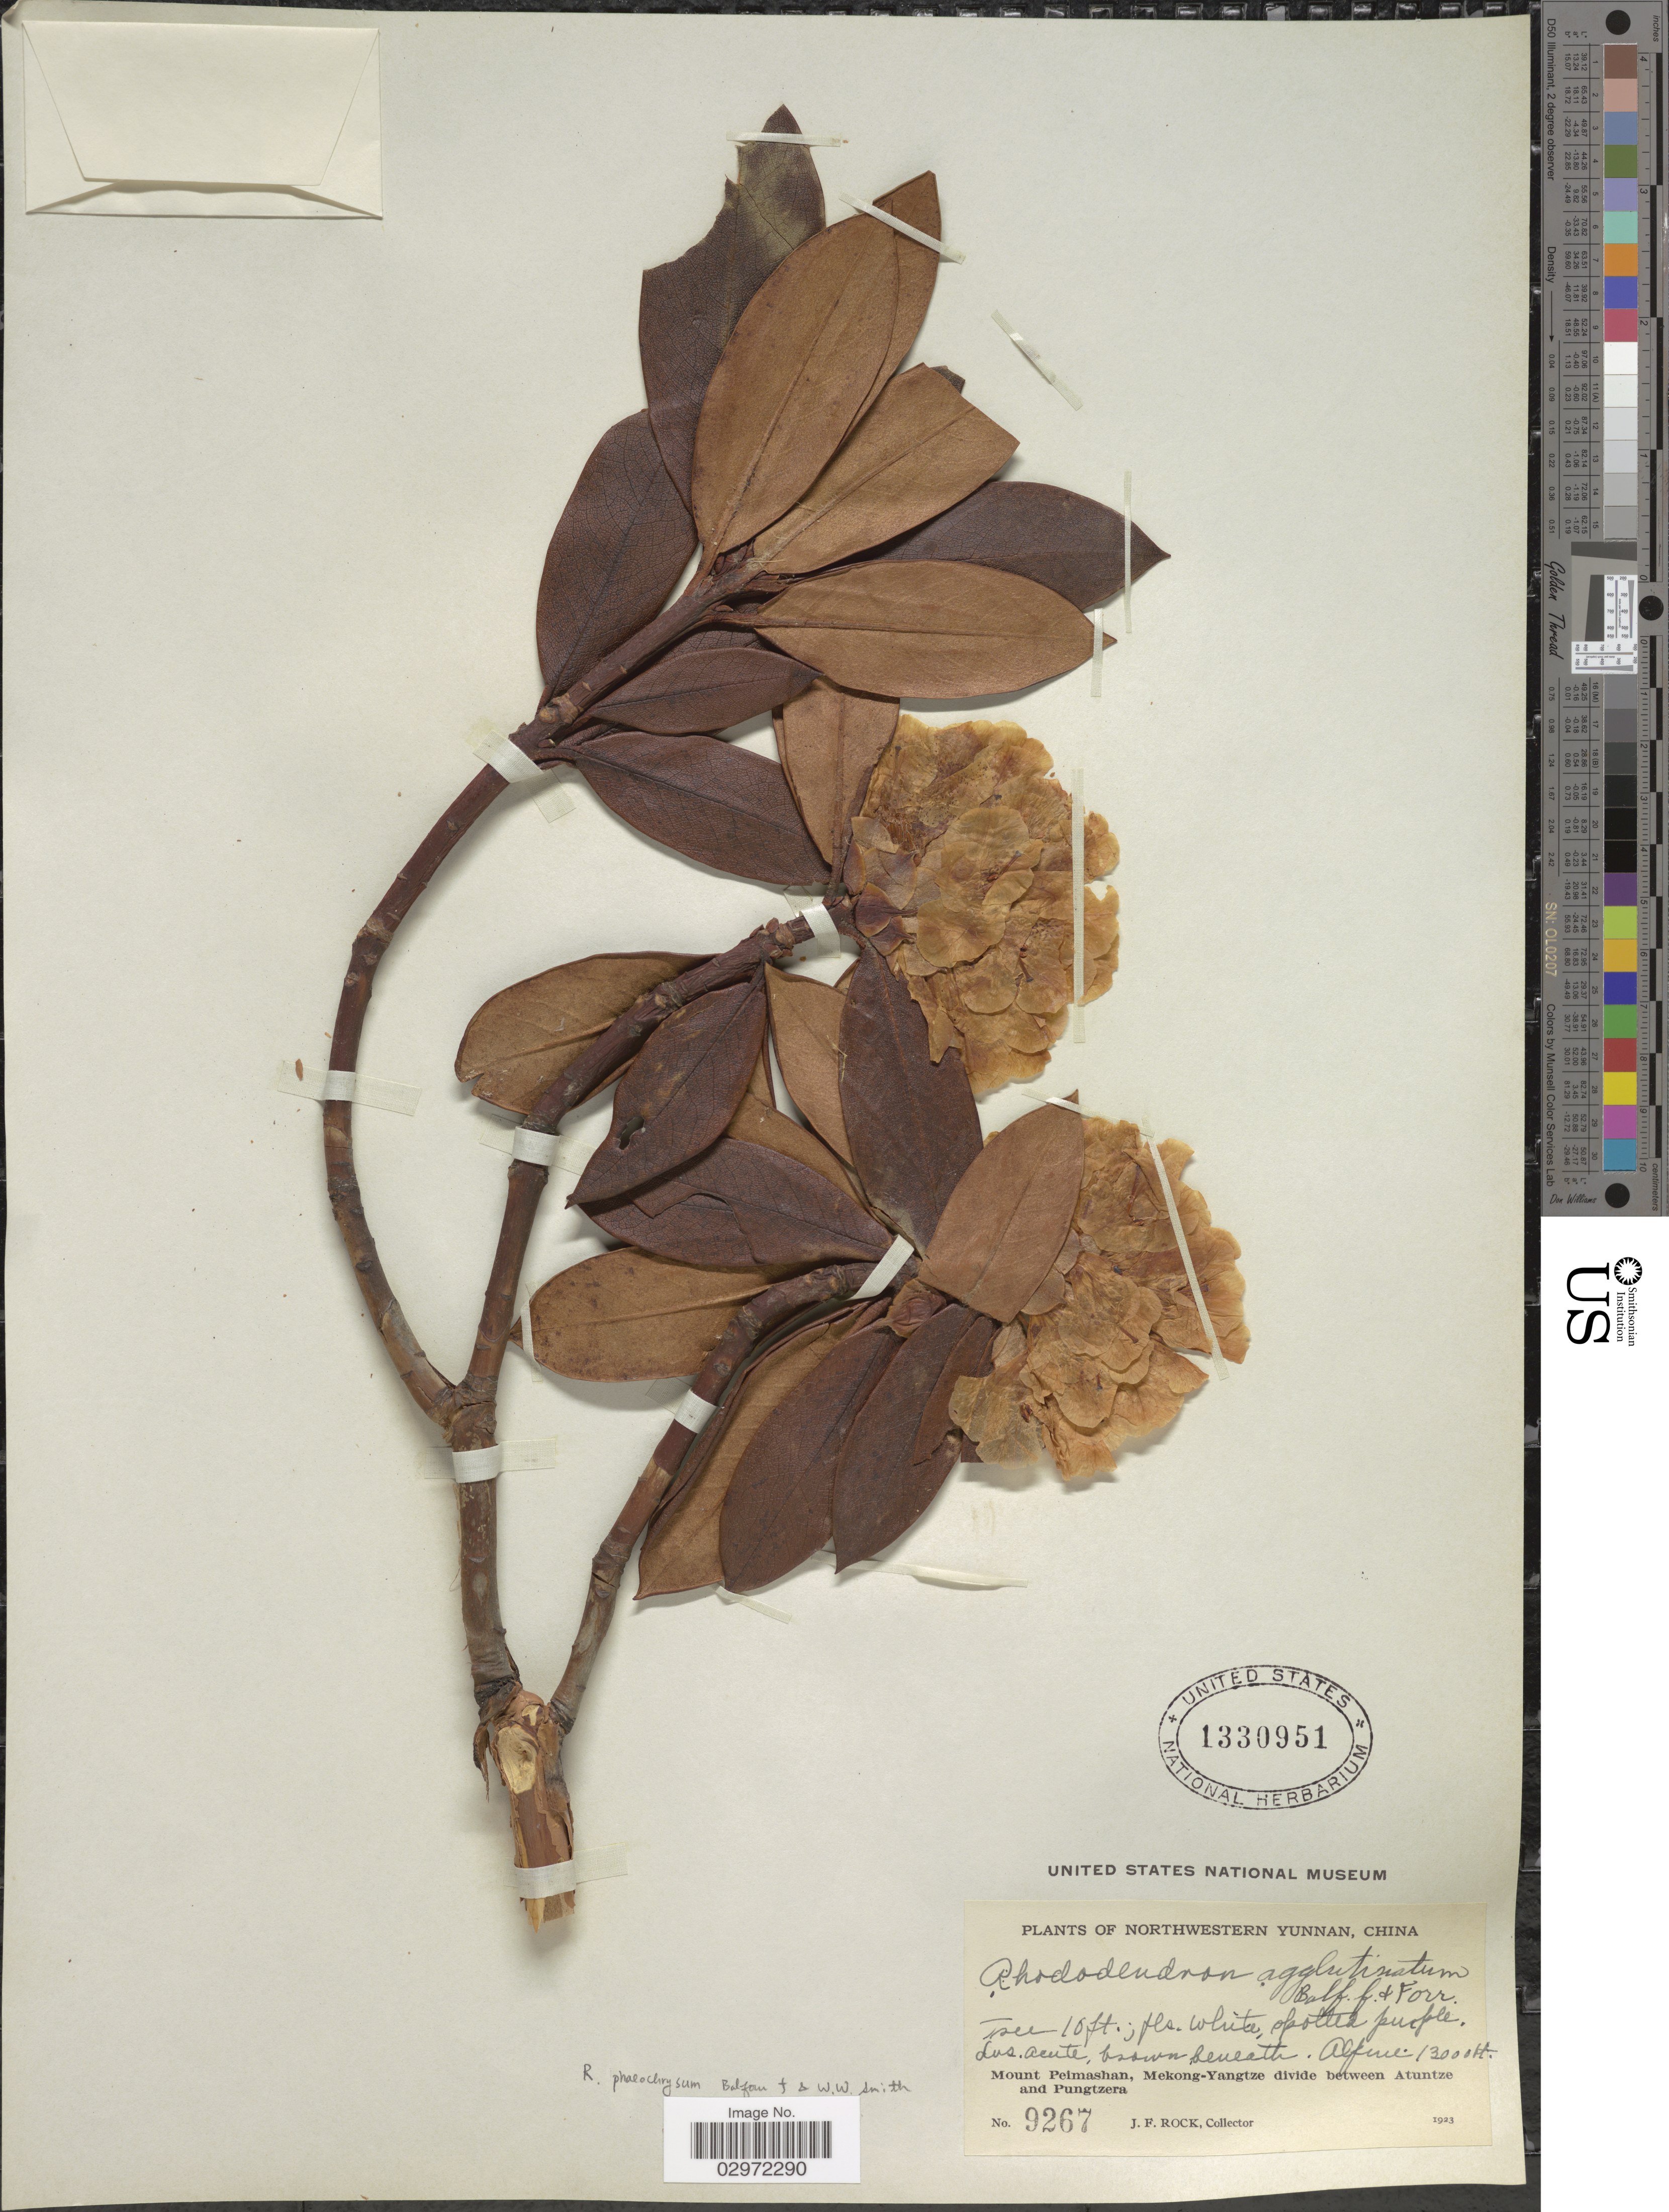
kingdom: Plantae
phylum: Tracheophyta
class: Magnoliopsida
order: Ericales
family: Ericaceae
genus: Rhododendron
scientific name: Rhododendron phaeochrysum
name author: Balf. f. & W.W. Sm.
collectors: J. Rock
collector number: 9267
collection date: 1923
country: China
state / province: Yunnan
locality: Northwestern Yunnan, Las Acute, brown beneath. Alpine. Mount Peimashan, Mekong-Yangtze divide between Atuntze and Pungtzera.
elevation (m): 3962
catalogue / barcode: US 1330951